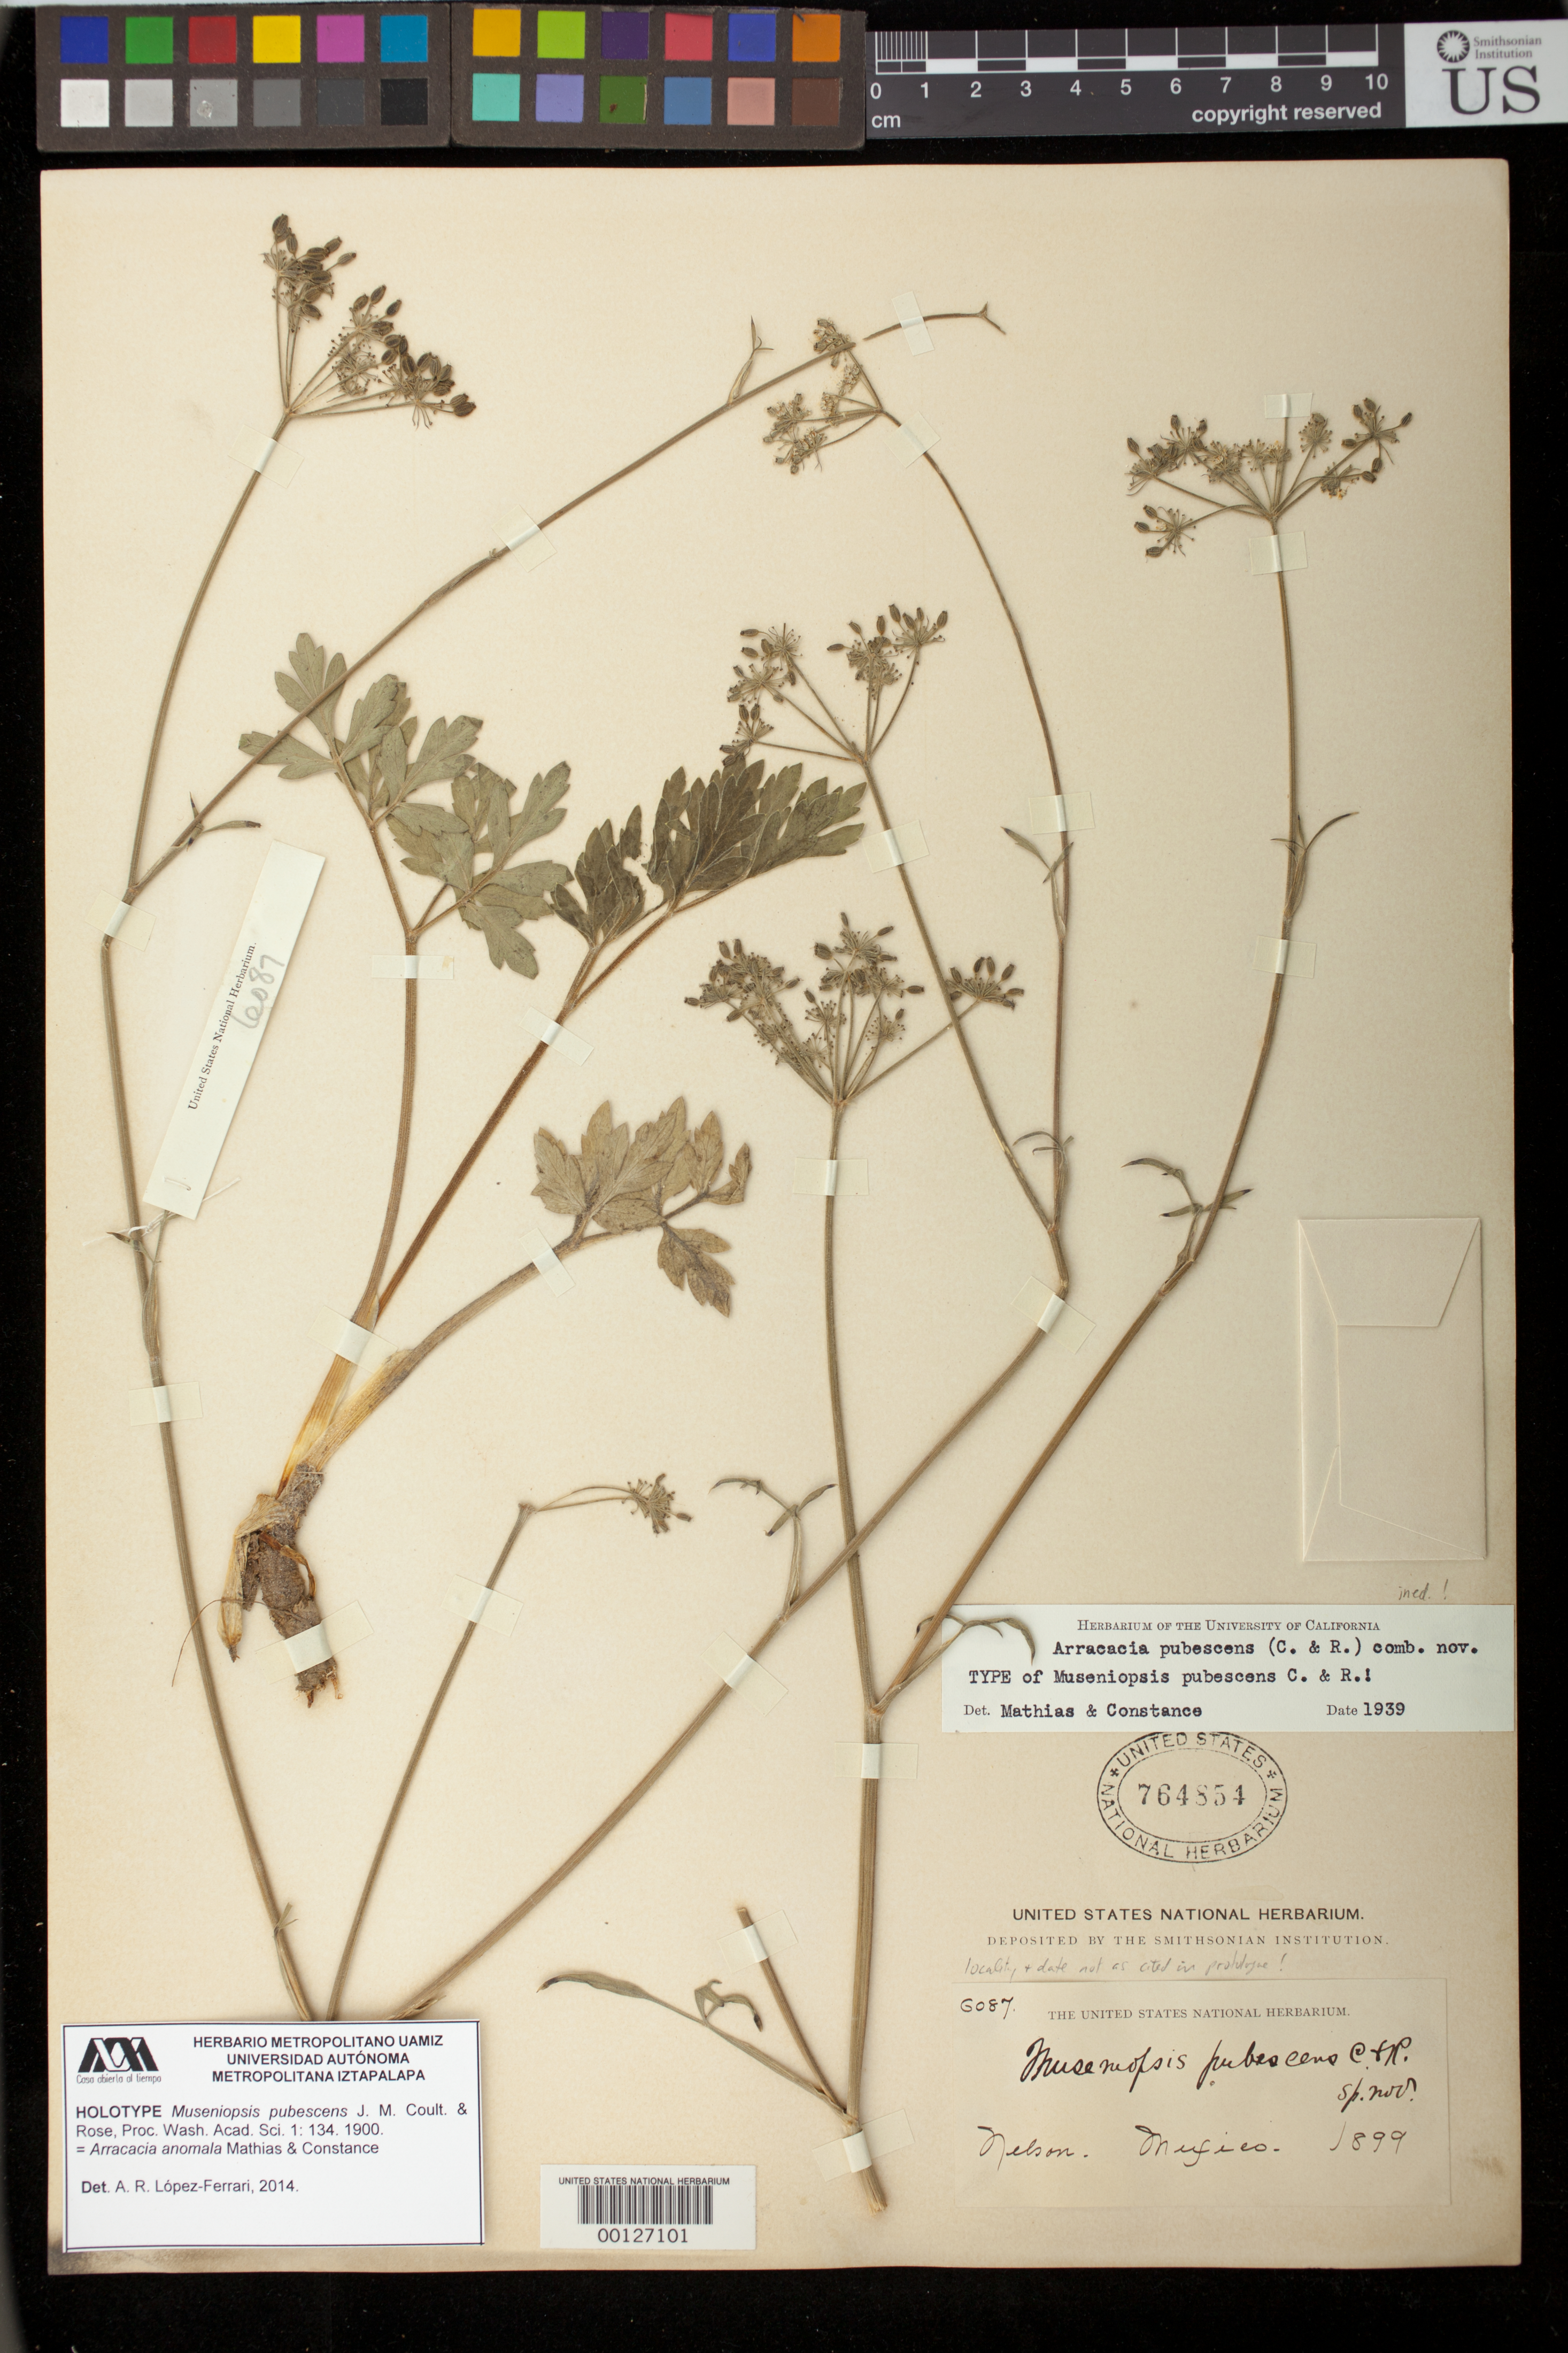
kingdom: Plantae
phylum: Tracheophyta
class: Magnoliopsida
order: Apiales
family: Apiaceae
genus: Museniopsis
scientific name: Museniopsis pubescens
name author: J.M. Coult. & Rose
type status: Holotype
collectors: E. W. Nelson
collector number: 6087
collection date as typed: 1899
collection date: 1899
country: Mexico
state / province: Chihuahua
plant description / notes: NOTE: Protologue does not indicate location (herbarium) of type. Although this US specimen (USNH 764854) is annotated as "TYPE" by Mathias & Constance (1939) and as "HOLOTYPE" by Lopez-Ferrari (2014), it does not bear the locality & date cited in protologue, "Chihuahua: in the Sierra Madre, Nelson 6087, June 21, 1899". Duplicates at other herbaria (GH, MO) bear more label data (Nelson 6087 at GH, "Near Colonia Garcia", Aug. 25, 1899!) . Holotype possibly in Coulter's own herbarium?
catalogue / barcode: US 764854